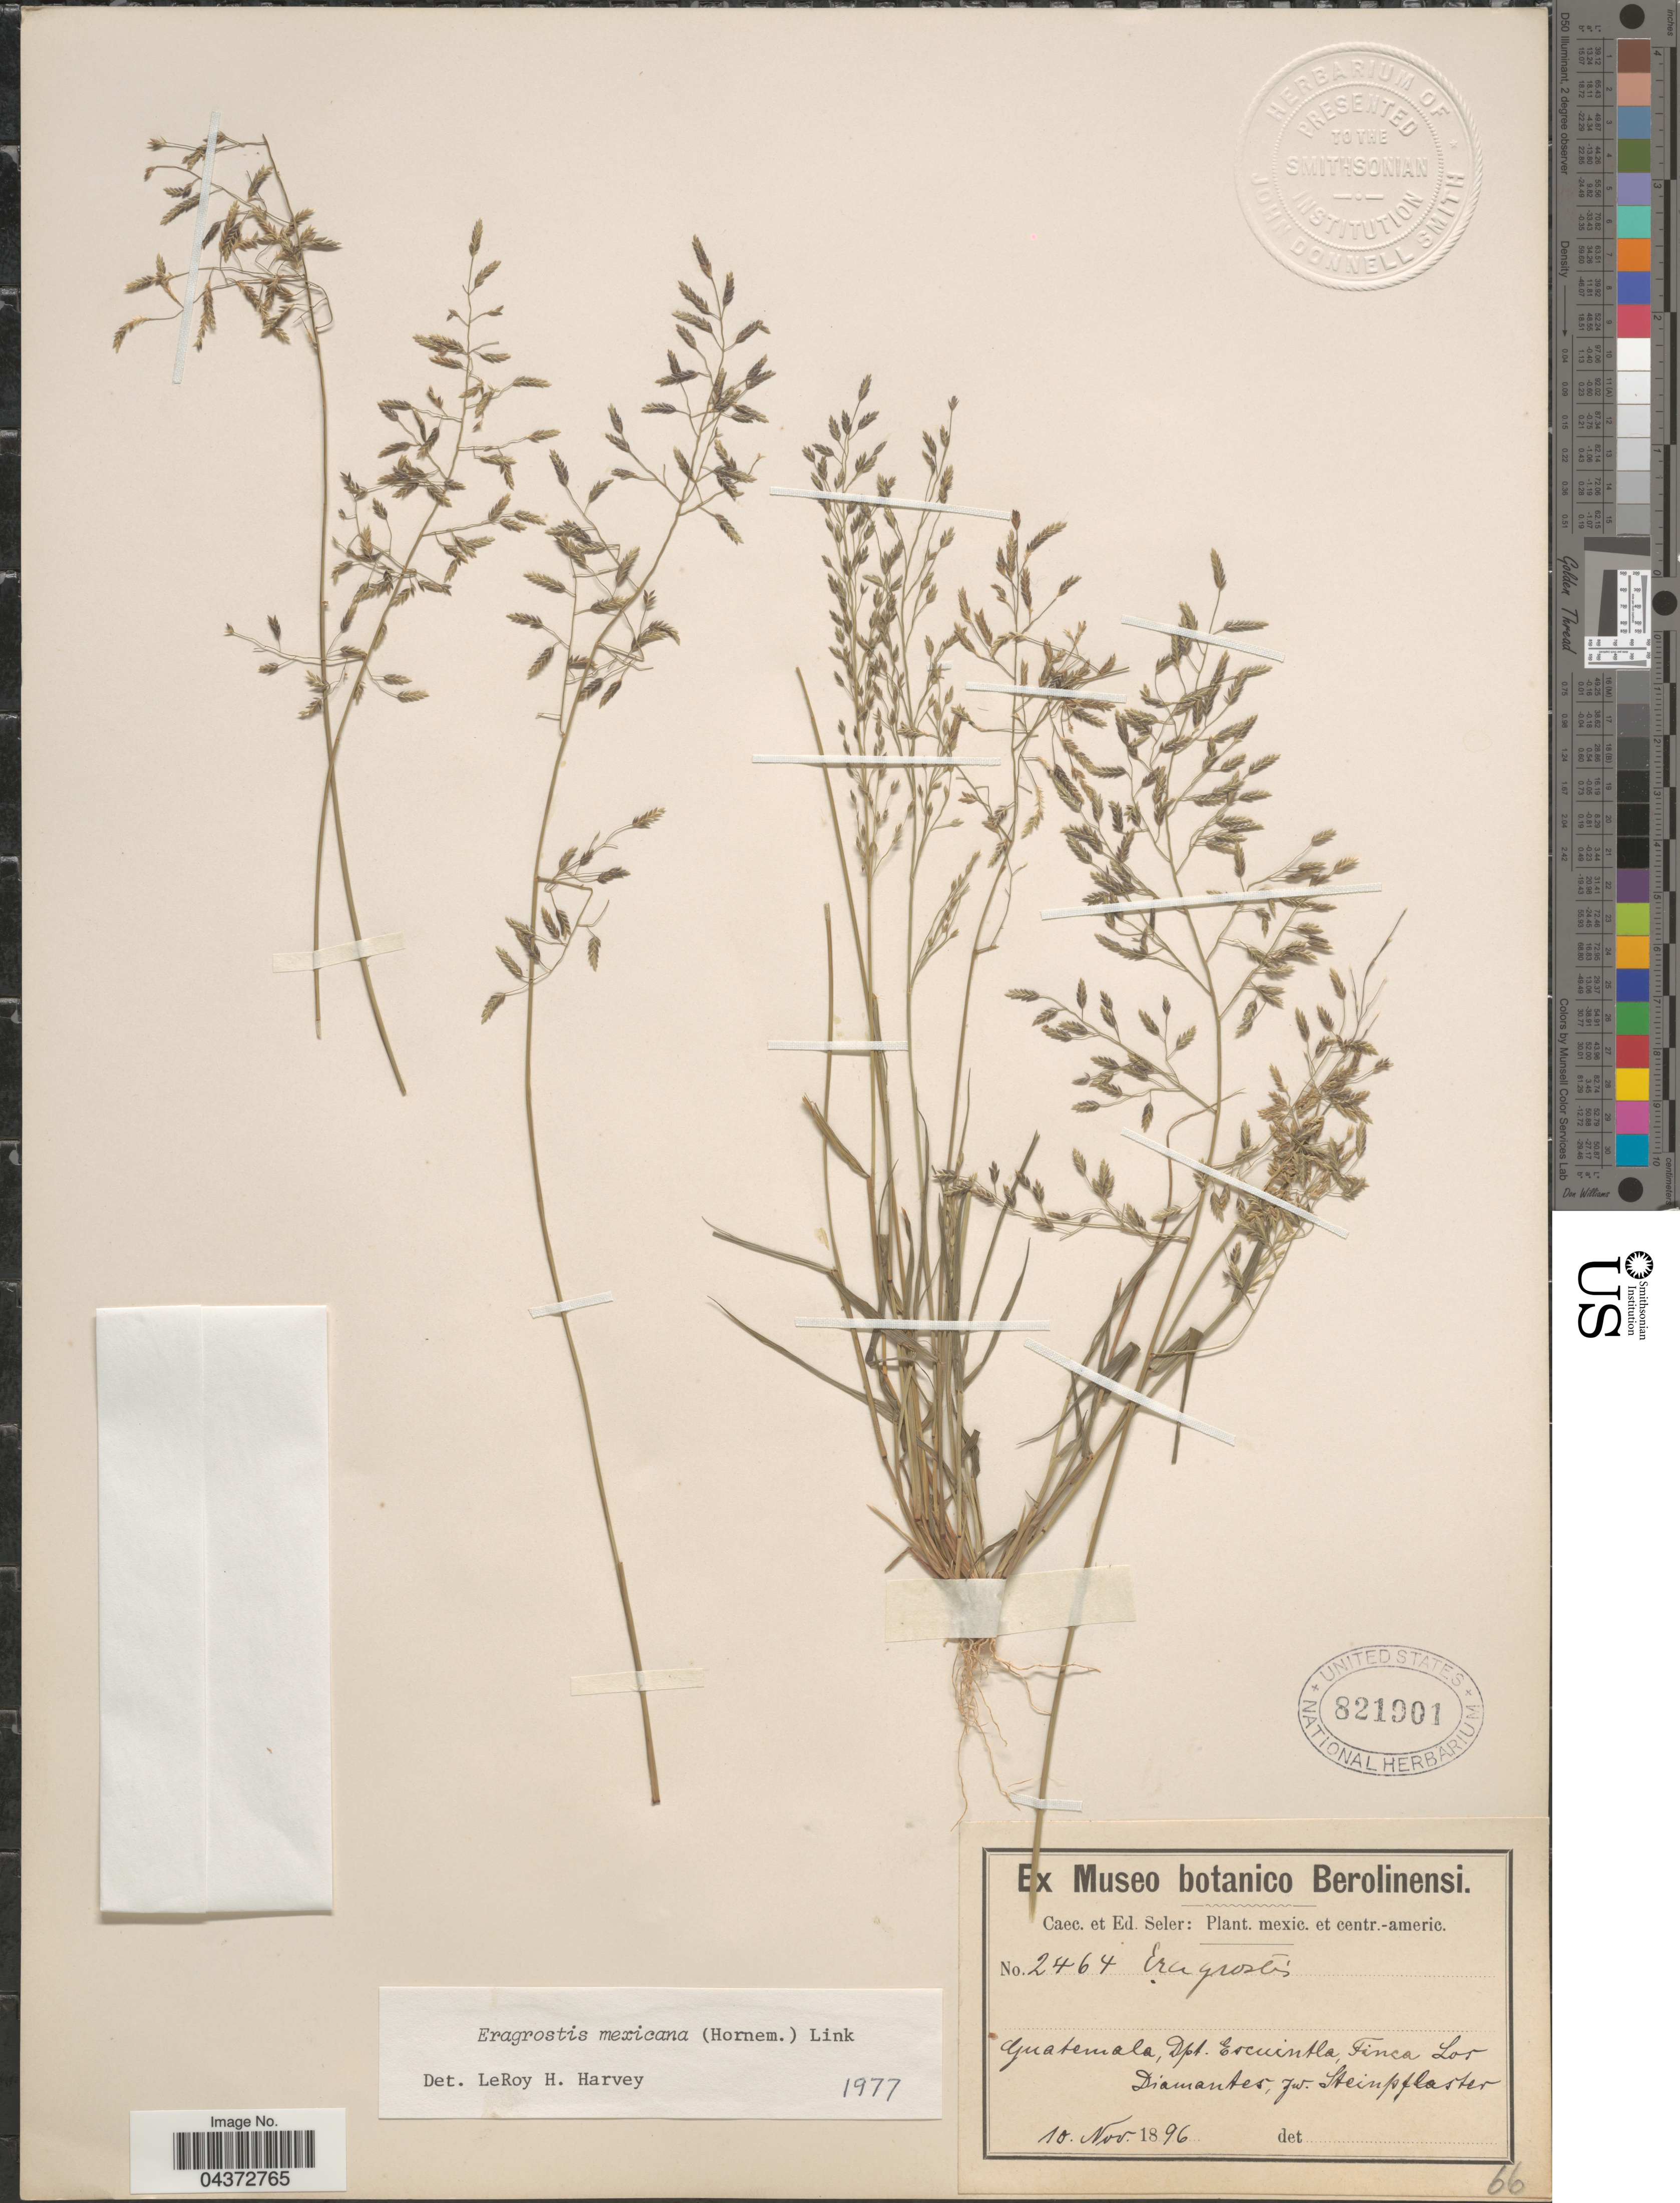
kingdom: Plantae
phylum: Tracheophyta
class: Liliopsida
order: Poales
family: Poaceae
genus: Eragrostis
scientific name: Eragrostis mexicana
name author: (Hornem.) Link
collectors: C. Seler & E. G. Seler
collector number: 2464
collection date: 1896-11-10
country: Guatemala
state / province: Escuintla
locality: Mexic. et centr.-americ. Dpt. Escuintla, Finca Los Diamantes, pr. Steinpflaster.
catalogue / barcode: US 821901